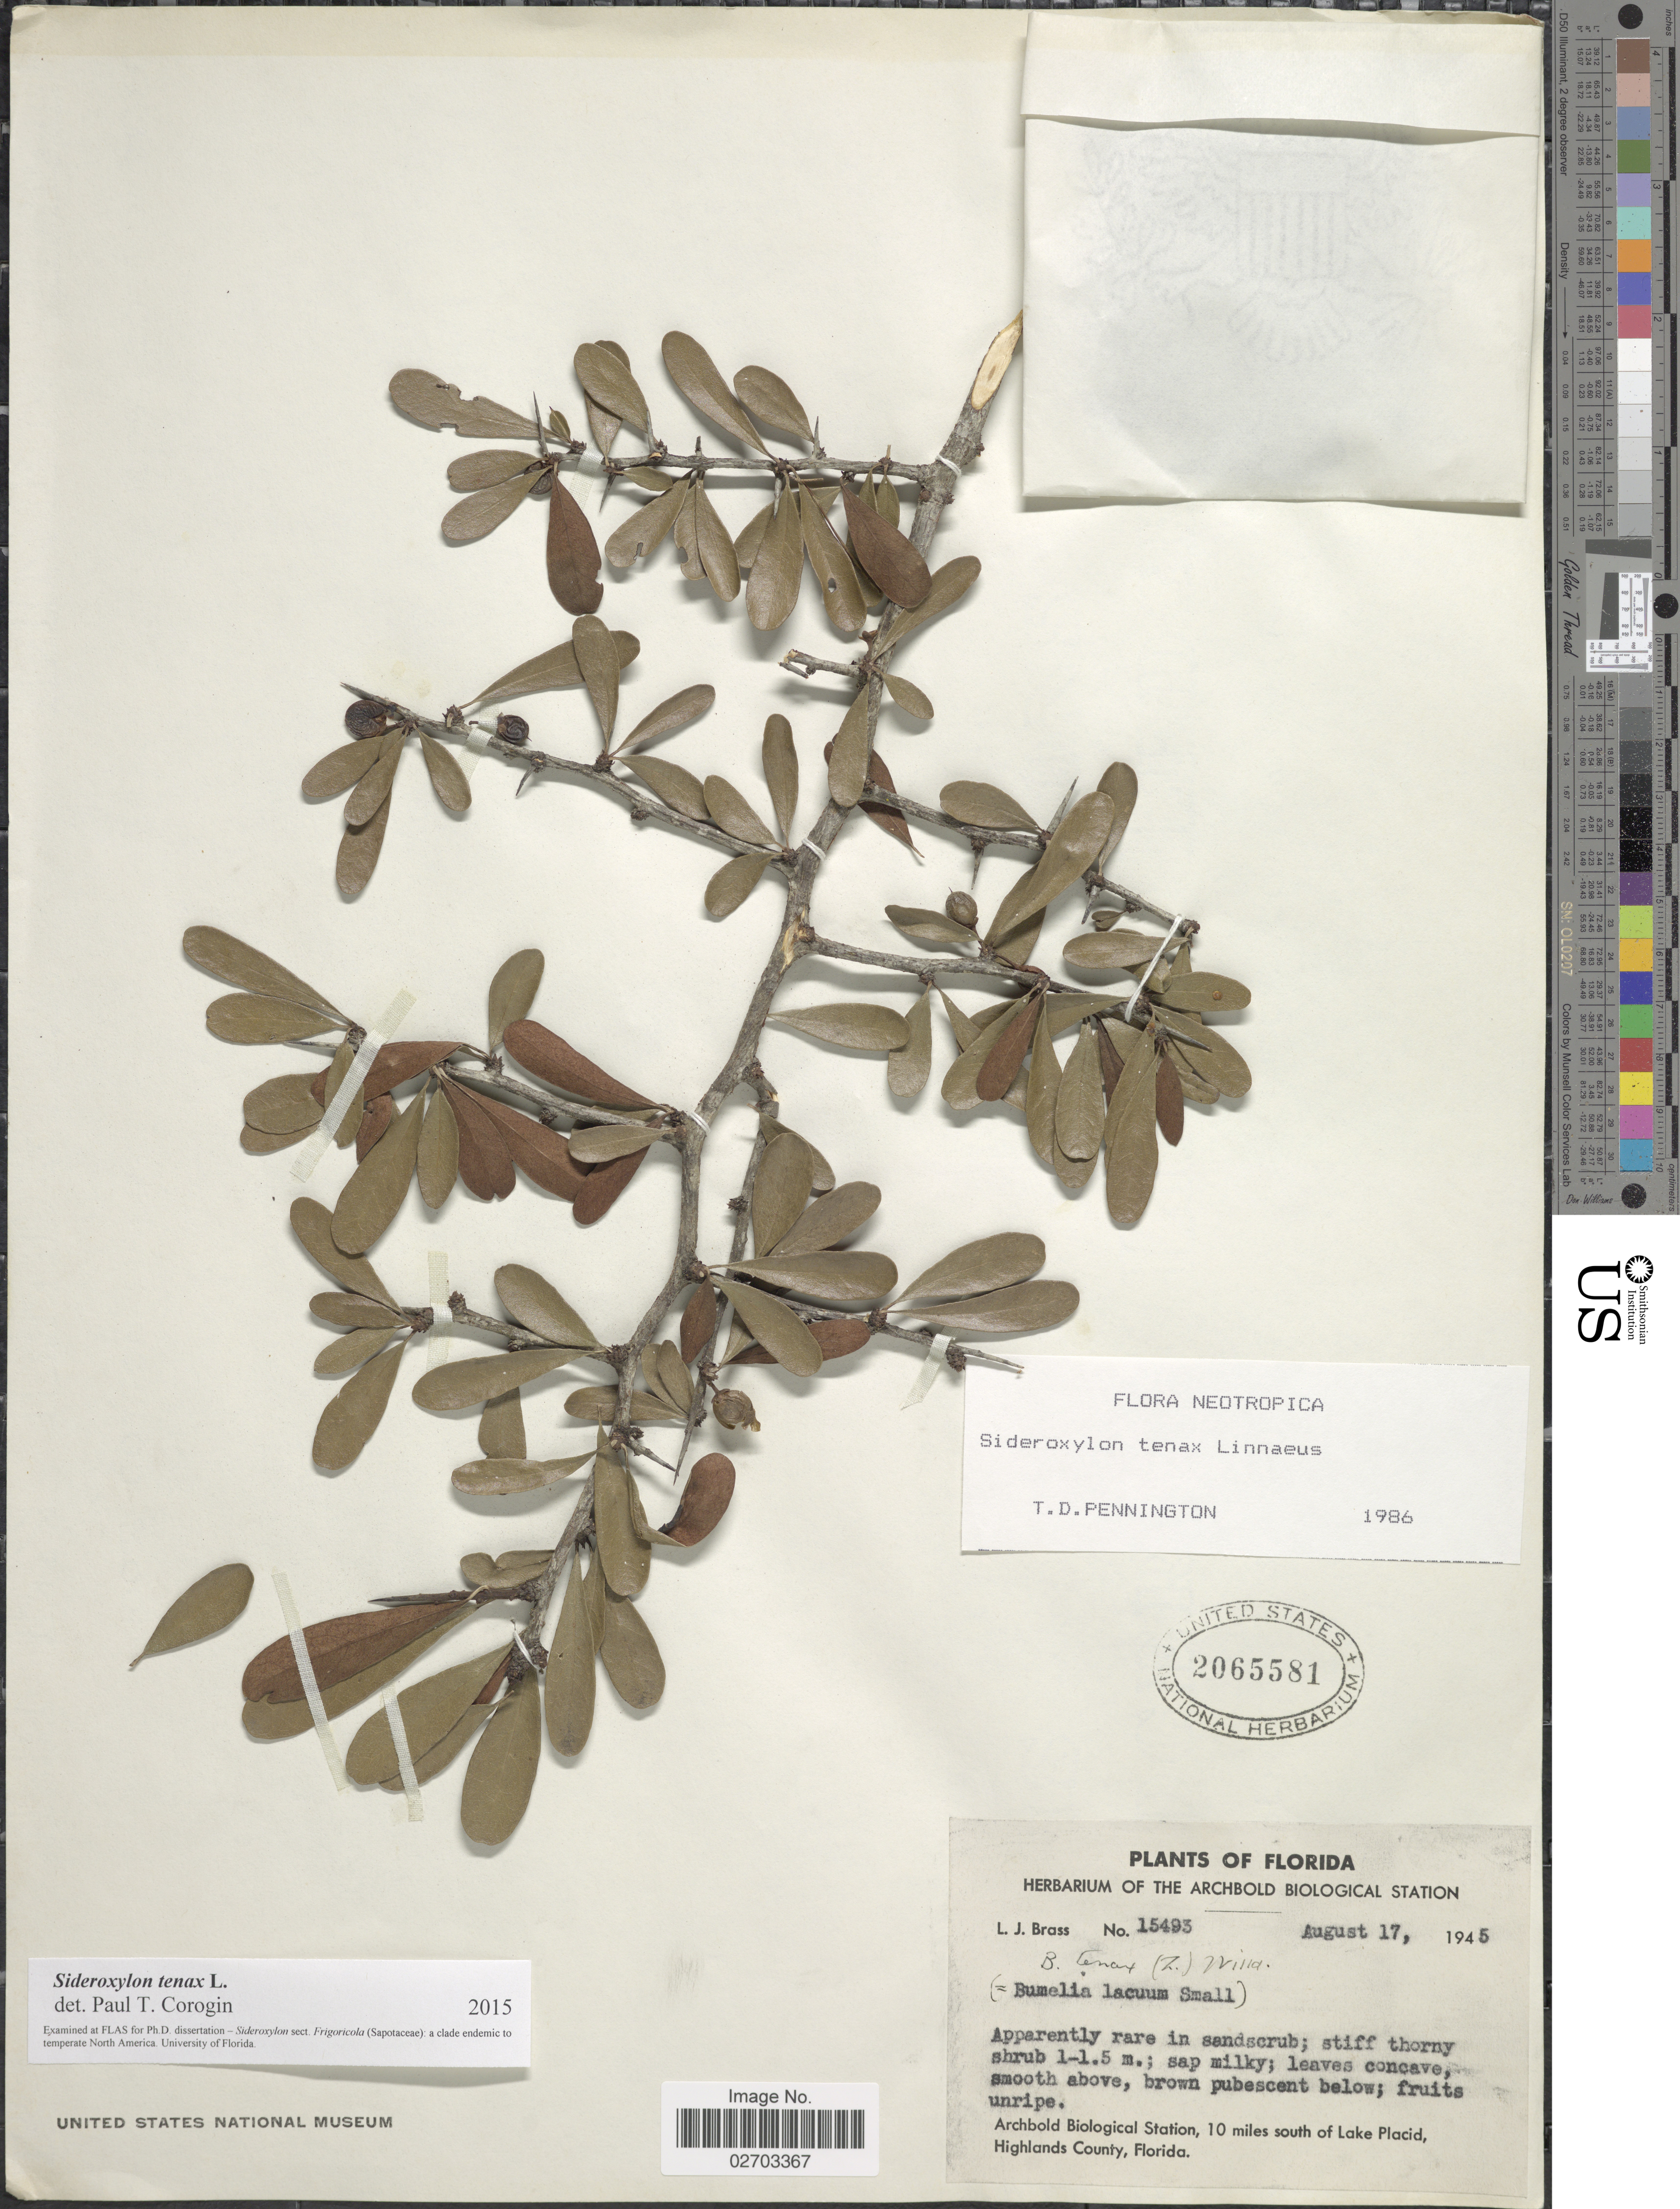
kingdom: Plantae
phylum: Tracheophyta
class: Magnoliopsida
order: Ericales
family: Sapotaceae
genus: Sideroxylon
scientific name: Sideroxylon tenax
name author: L.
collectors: L. J. Brass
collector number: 15493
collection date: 1945-08-17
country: United States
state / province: Florida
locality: Archbold Biological Station, 10 miles south of Lake Placid, Highlands County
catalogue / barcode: US 2065581